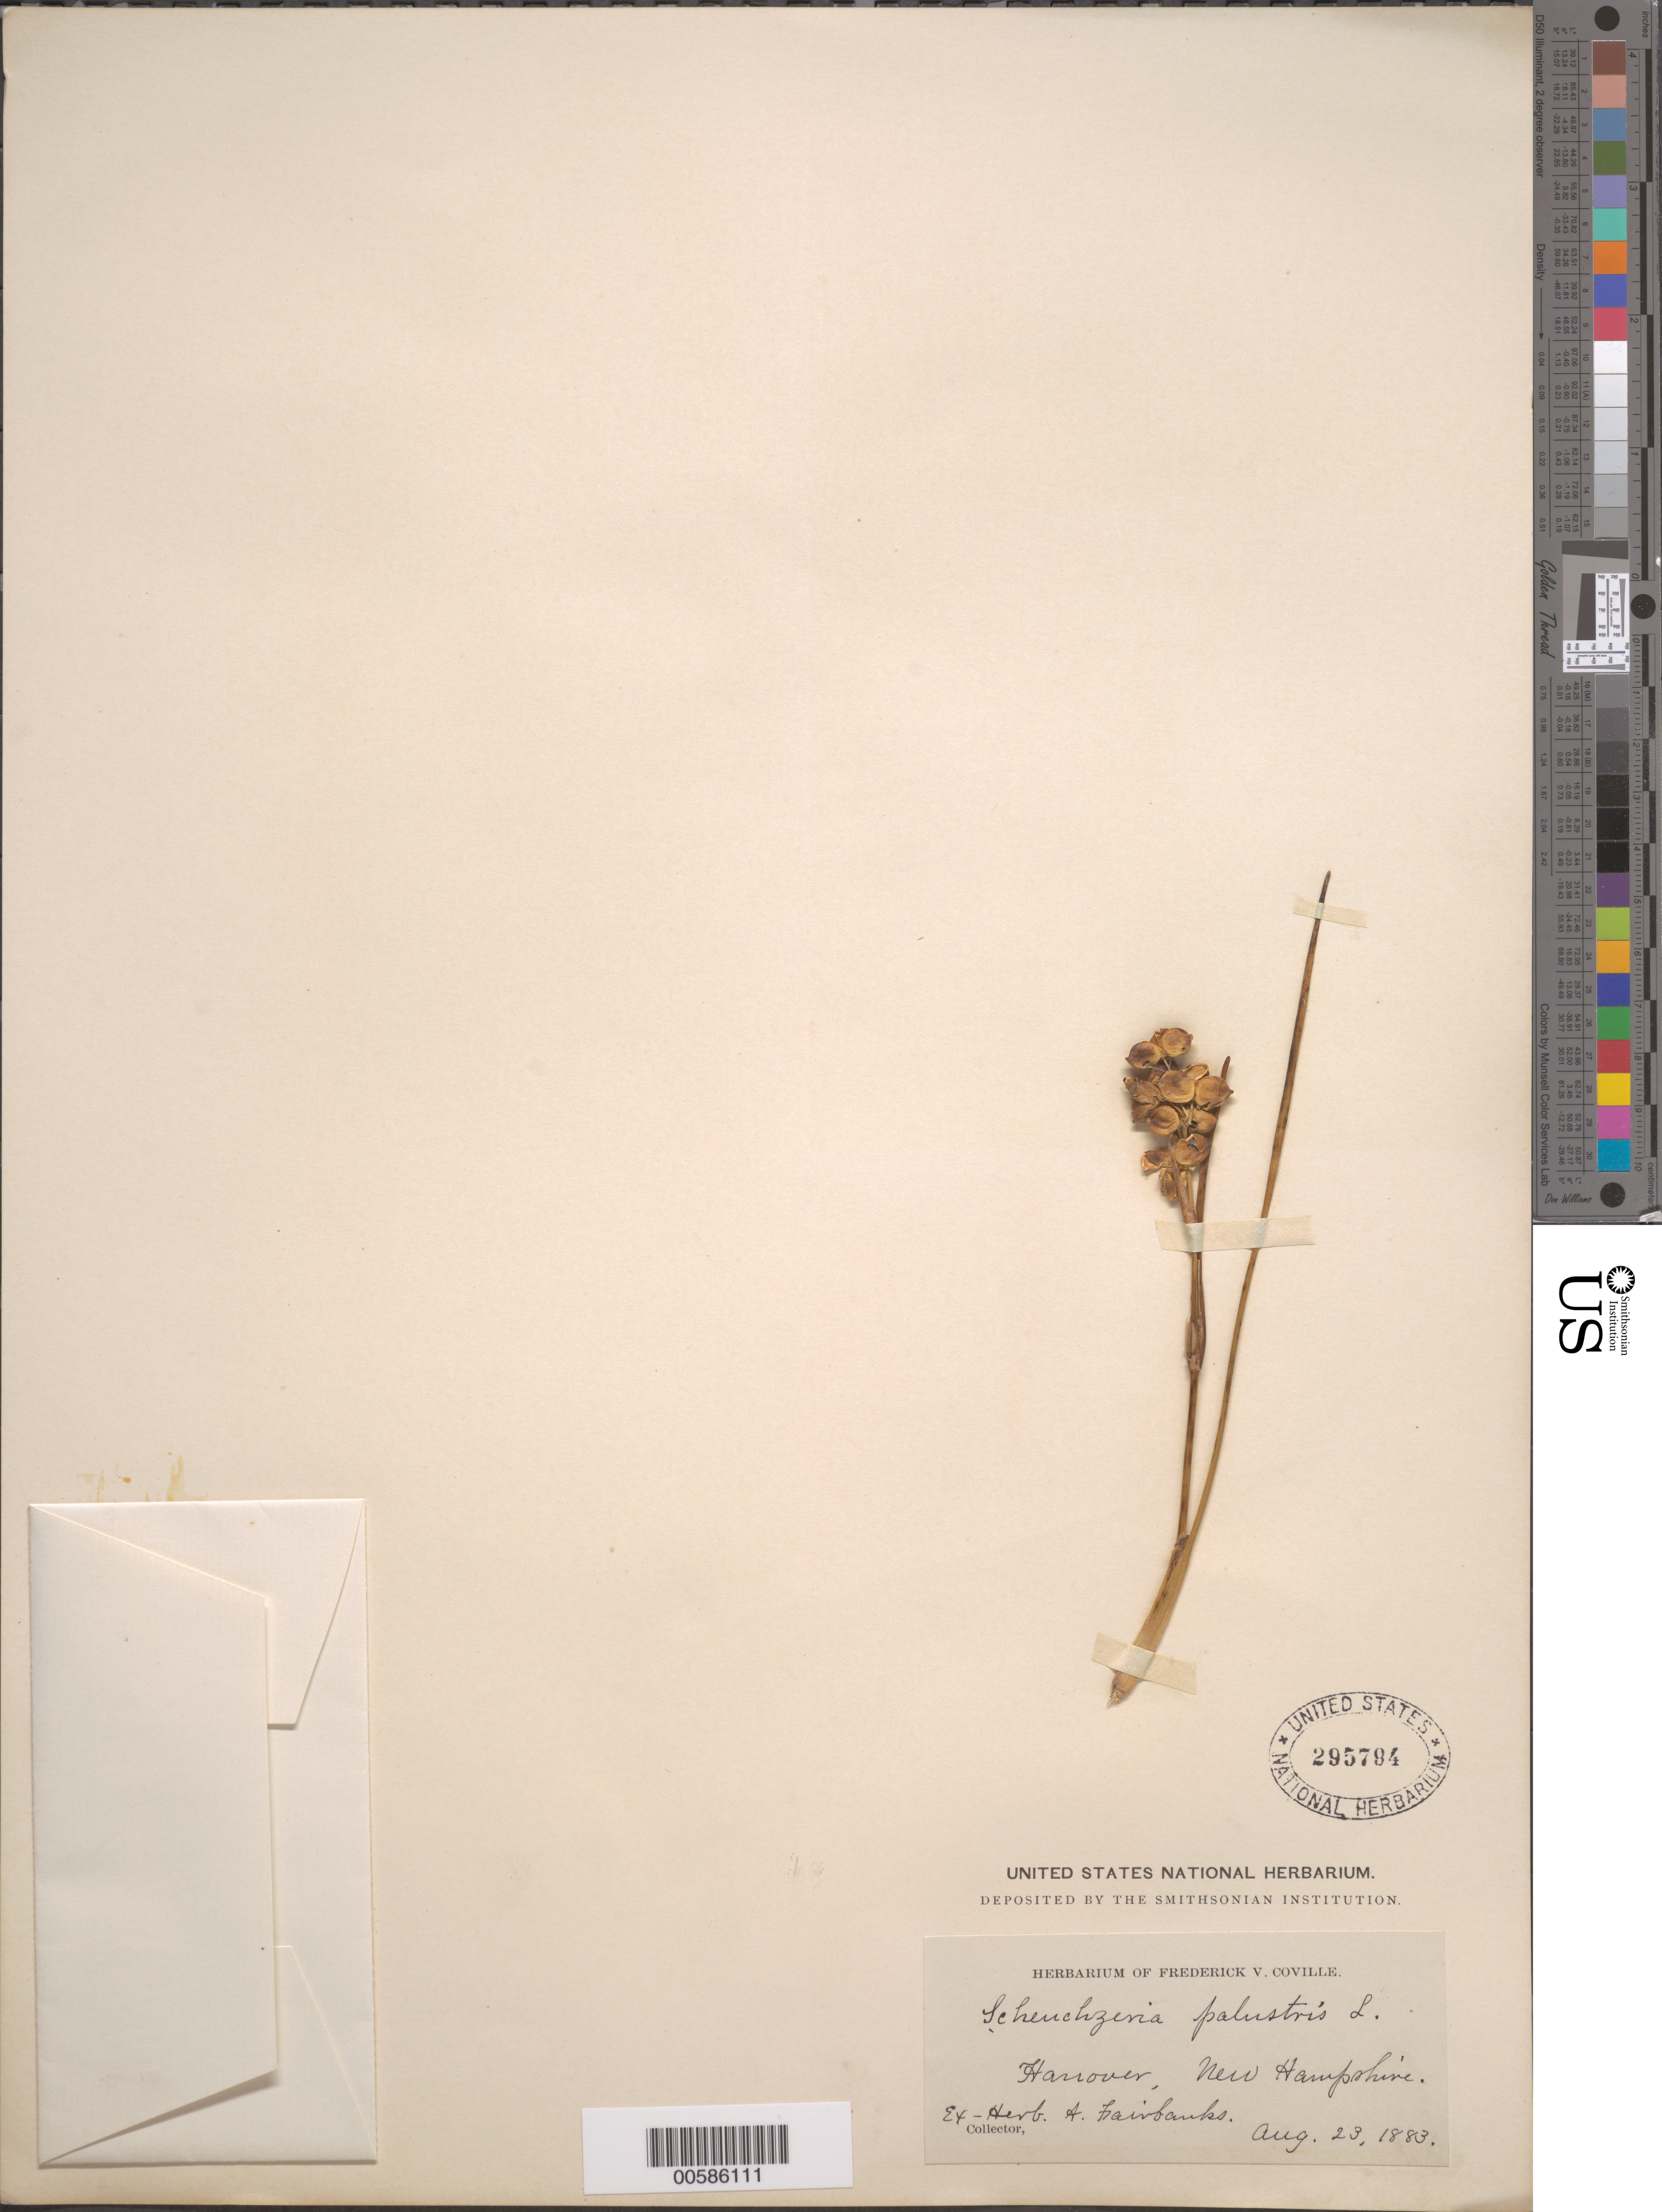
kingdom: Plantae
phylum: Tracheophyta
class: Liliopsida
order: Alismatales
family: Scheuchzeriaceae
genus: Scheuchzeria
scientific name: Scheuchzeria palustris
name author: L.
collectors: F. V. Coville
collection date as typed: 23 Aug 1883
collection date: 1883-08-23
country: United States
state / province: New Hampshire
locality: Hanover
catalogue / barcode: US 295794